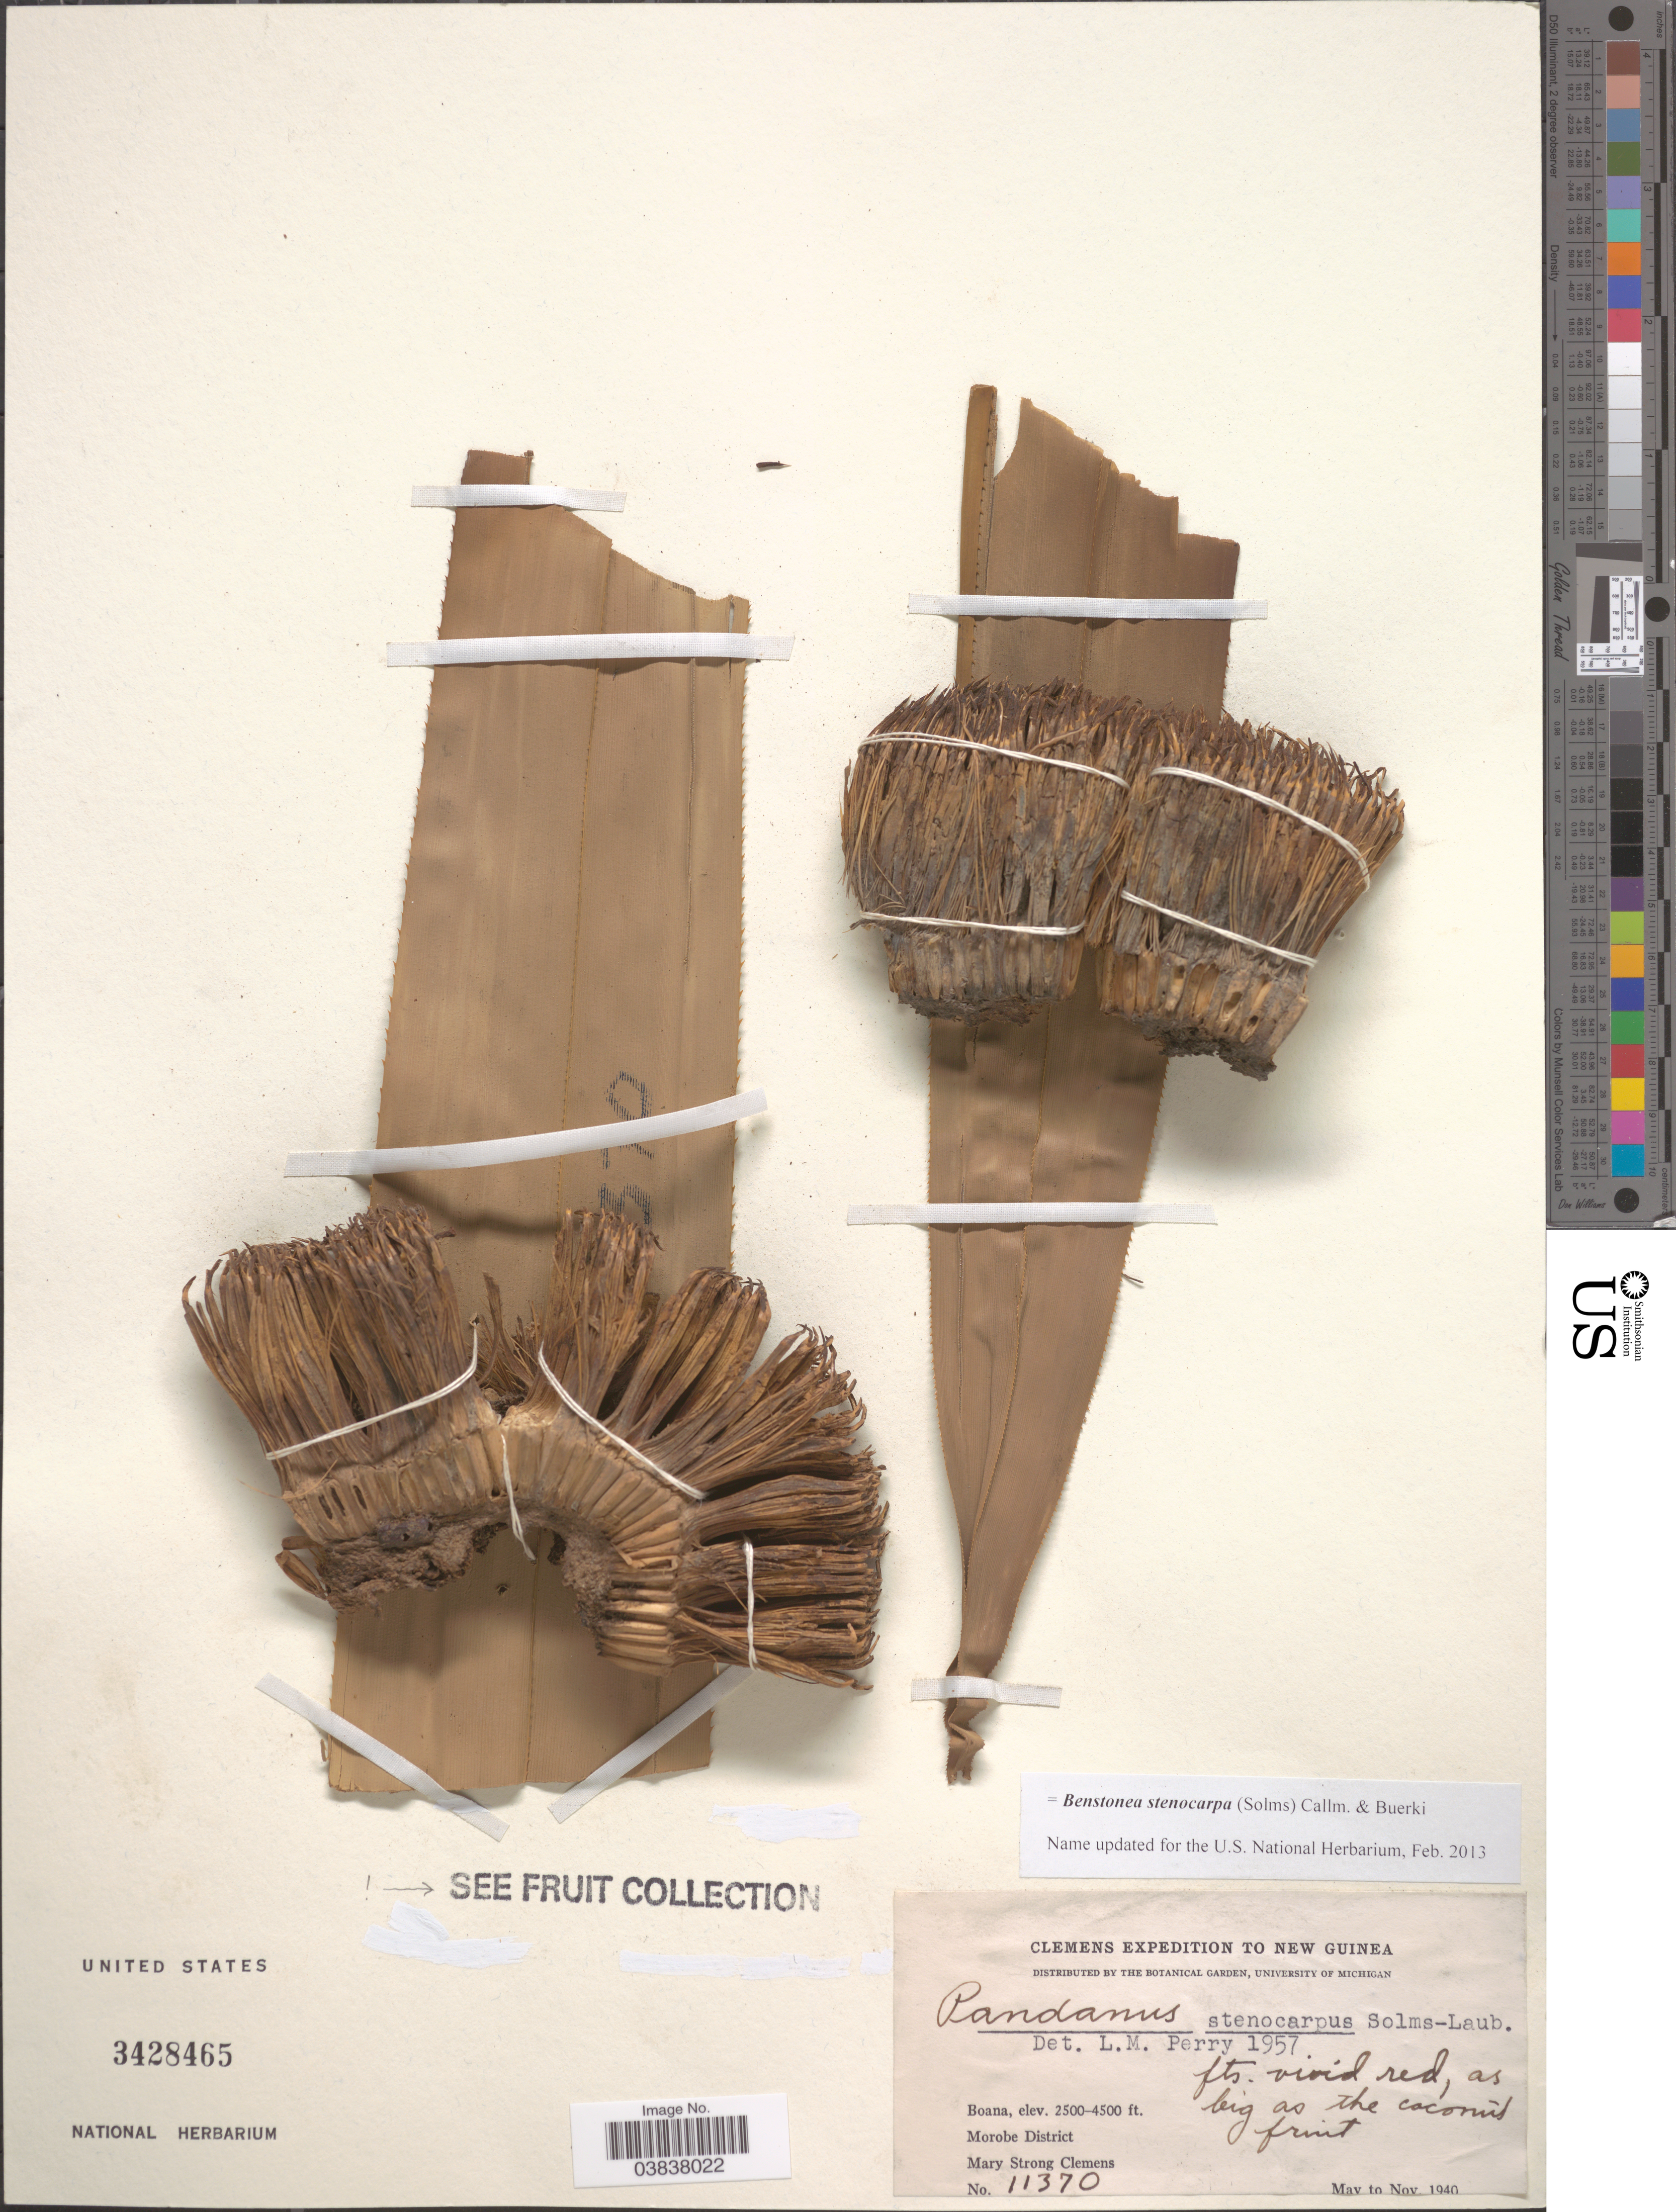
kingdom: Plantae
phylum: Tracheophyta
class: Liliopsida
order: Pandanales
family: Pandanaceae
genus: Benstonea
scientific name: Benstonea stenocarpa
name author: (Solms) Callm. & Buerki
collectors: M. S. Clemens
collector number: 11370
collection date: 1940-05/1940-11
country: Papua New Guinea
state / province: Morobe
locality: New Guinea. Boana. Morobe District.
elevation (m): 762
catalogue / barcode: US 3428465